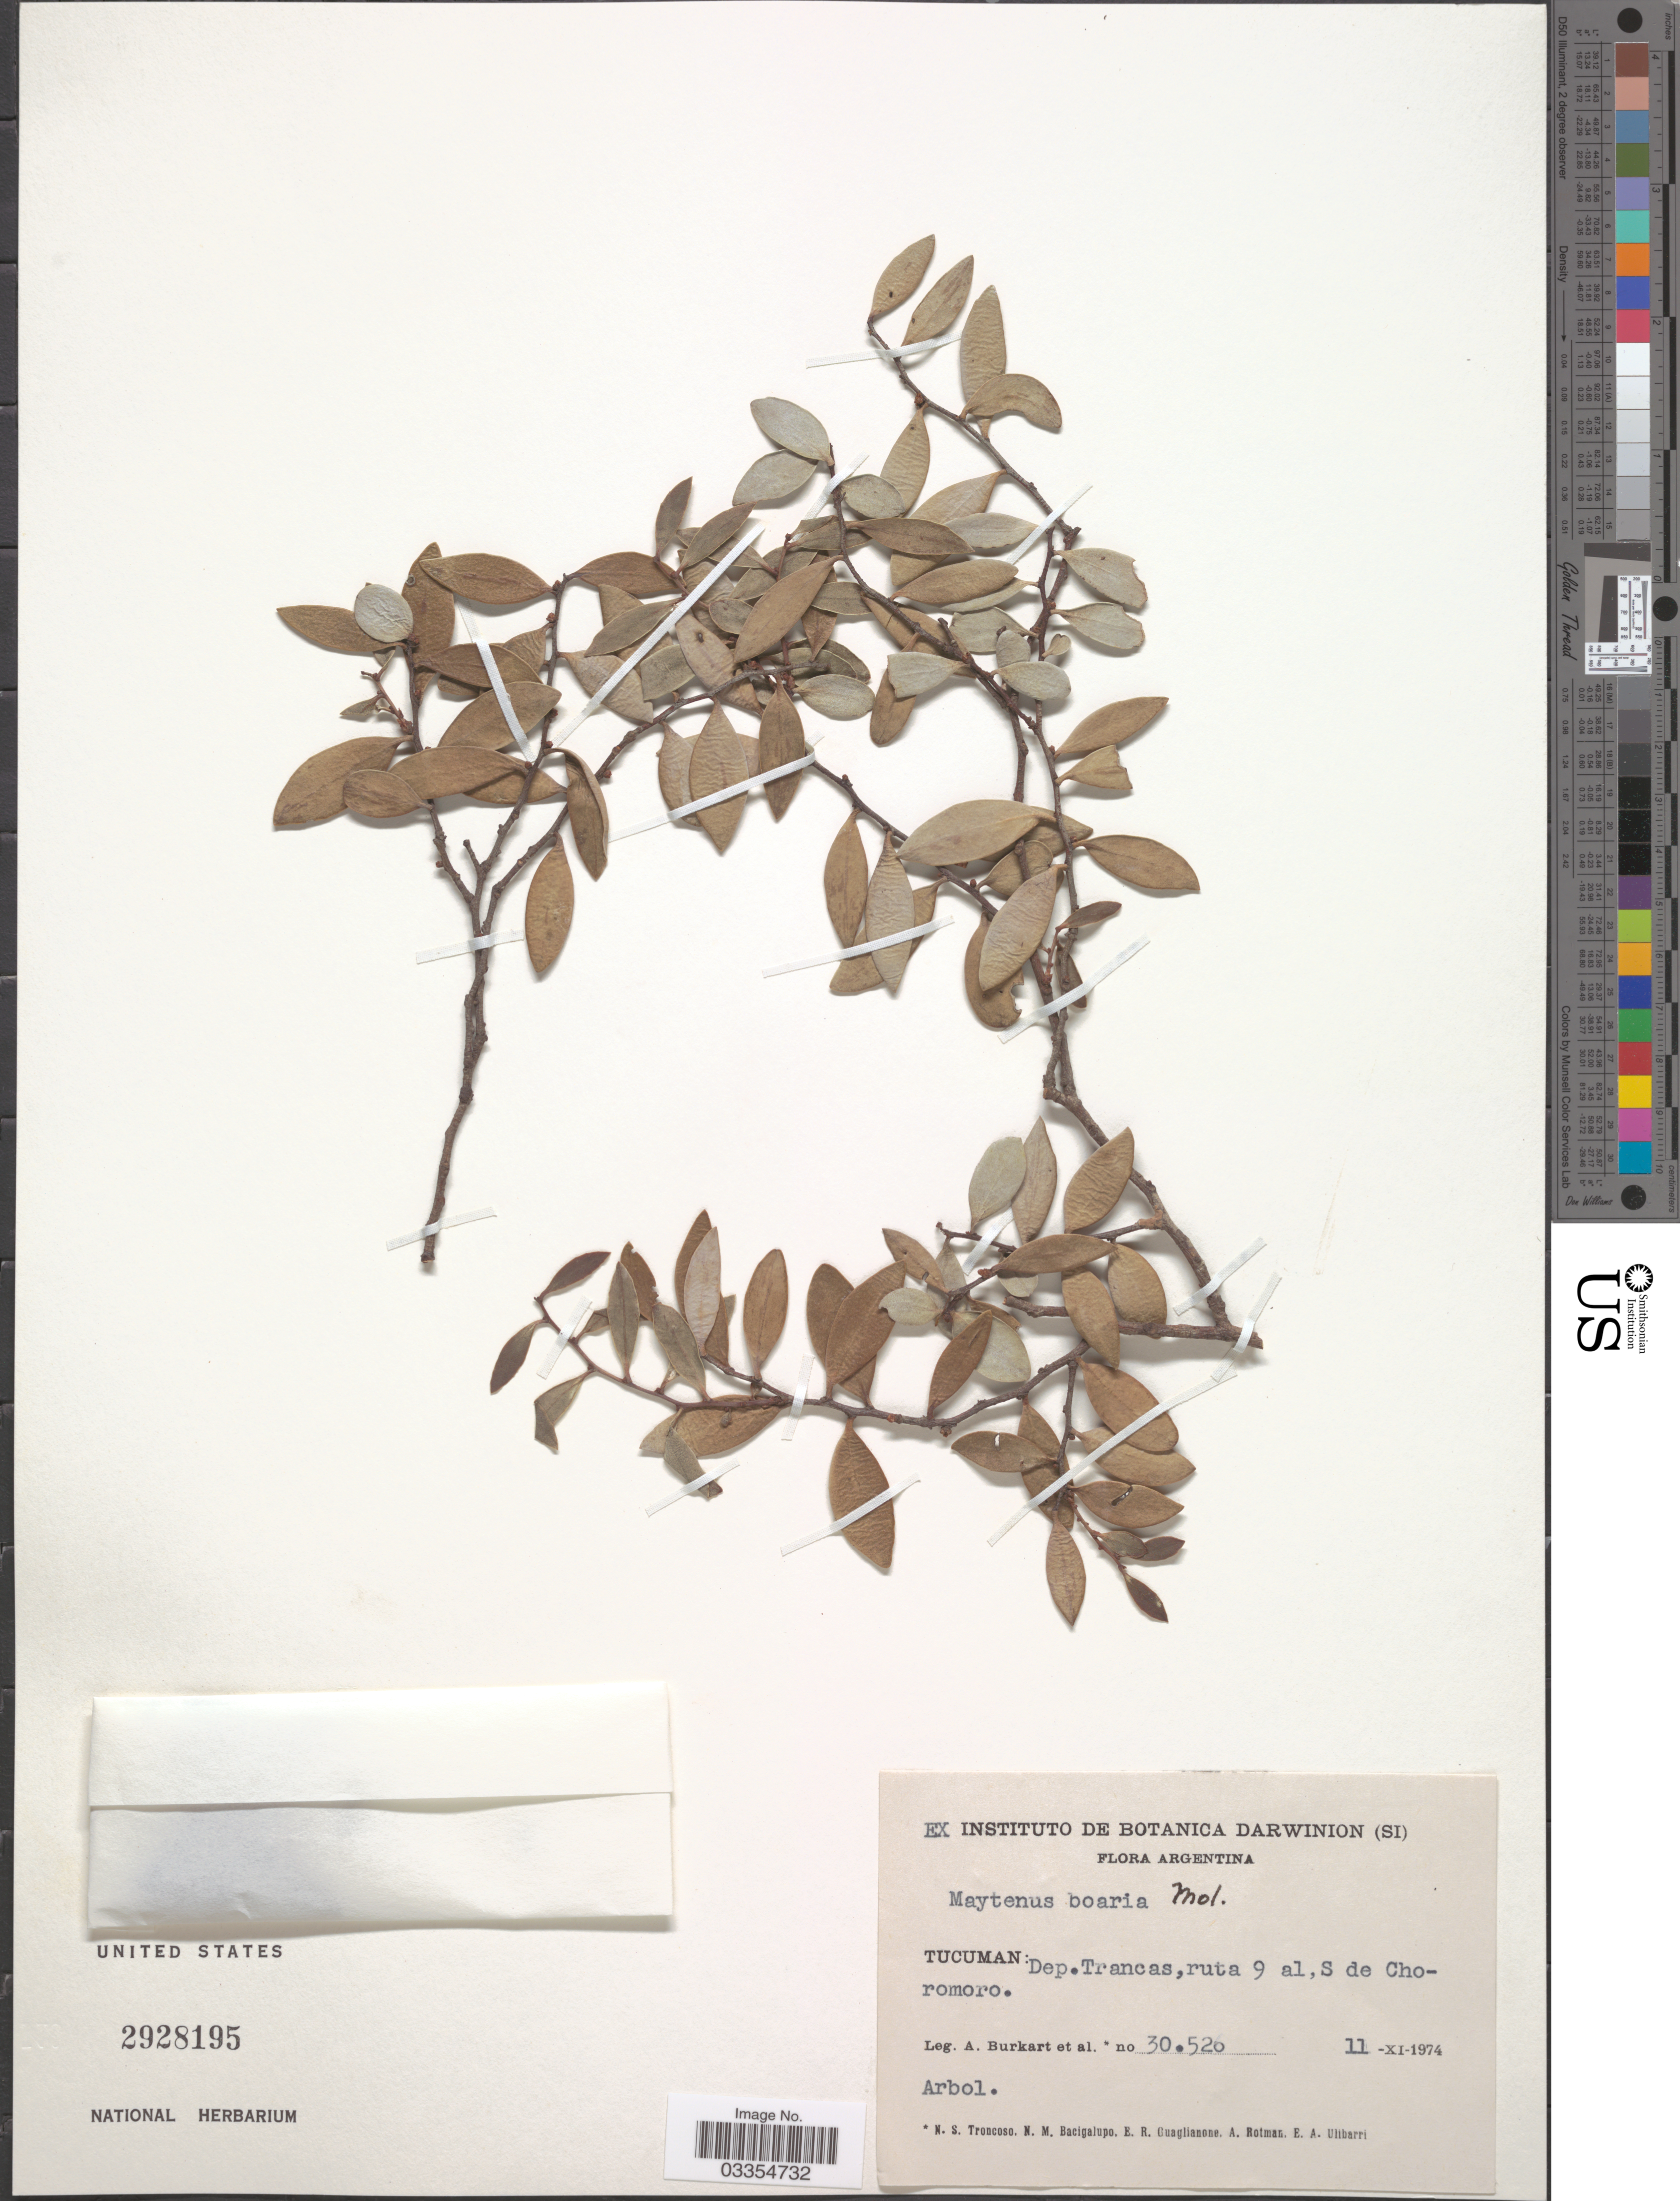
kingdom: Plantae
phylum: Tracheophyta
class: Magnoliopsida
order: Celastrales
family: Celastraceae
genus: Maytenus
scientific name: Maytenus boaria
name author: Molina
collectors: A. E. Burkart & et al.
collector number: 30526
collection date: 1974-11-11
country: Argentina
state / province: Tucuman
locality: Dep. Trancas, ruta 9 al S de Choromoro.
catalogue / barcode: US 2928195